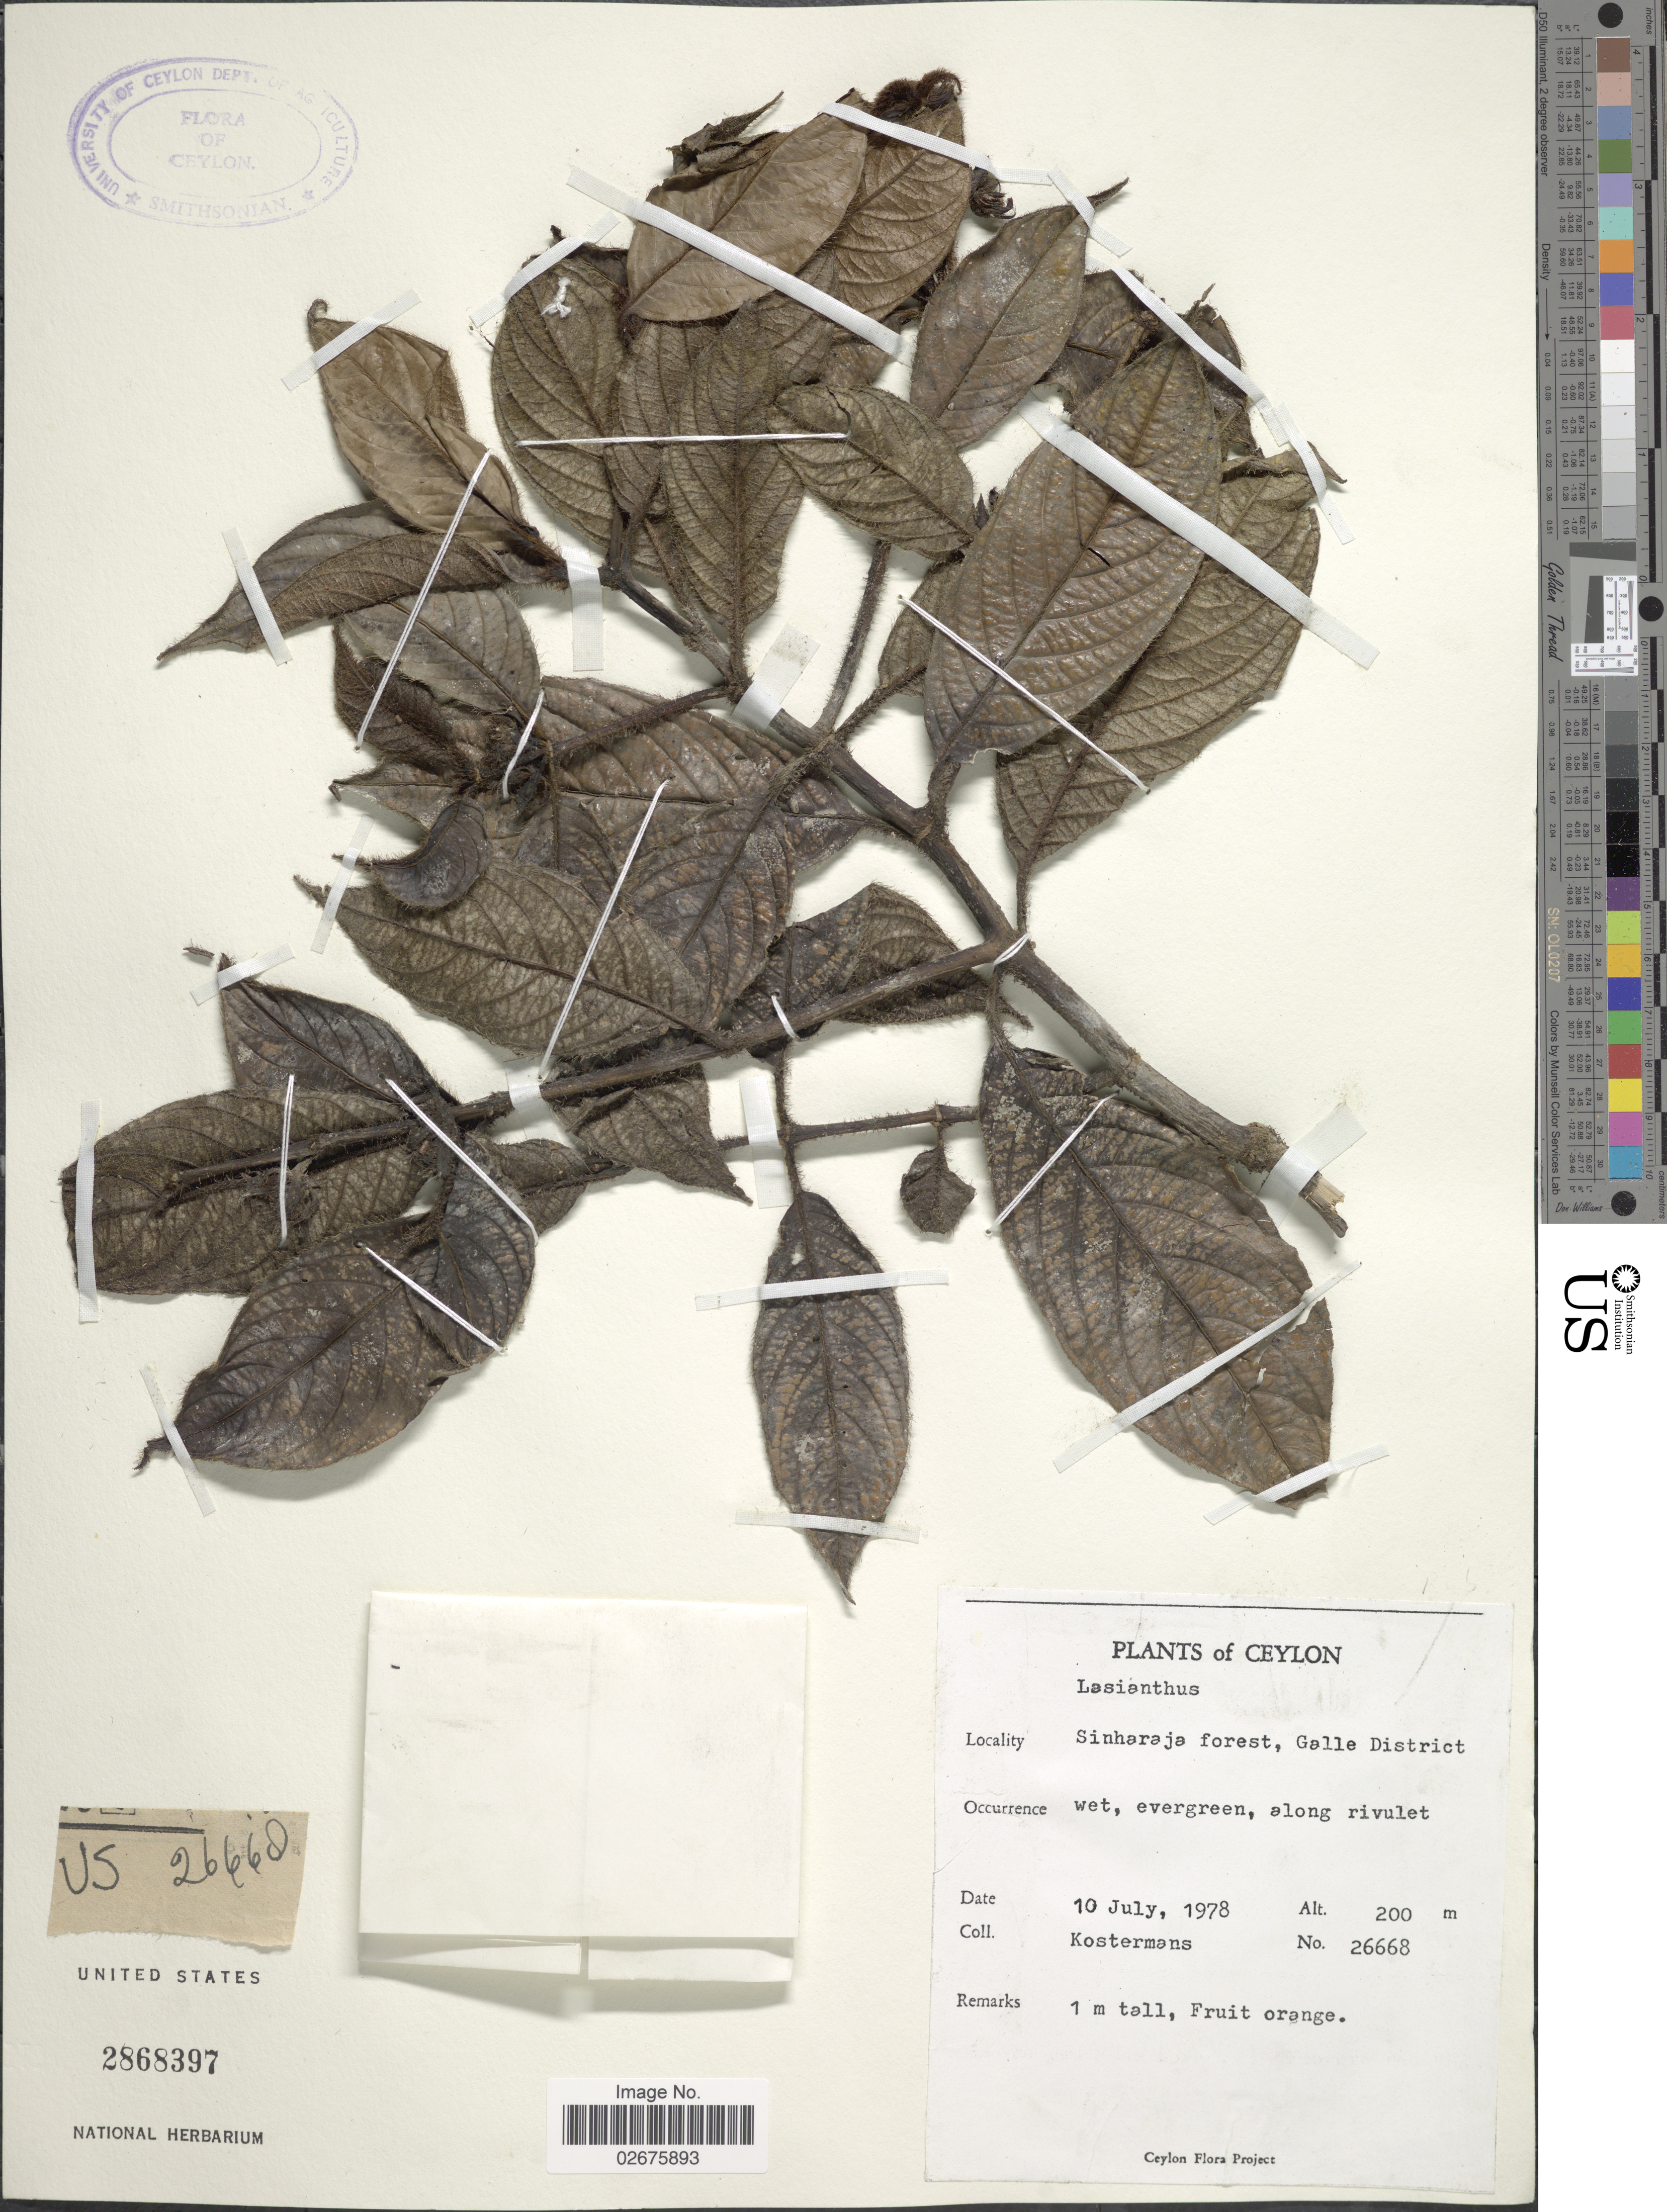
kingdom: Plantae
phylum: Tracheophyta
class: Magnoliopsida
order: Gentianales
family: Rubiaceae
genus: Lasianthus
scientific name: Lasianthus sp.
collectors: Kostermans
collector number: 26668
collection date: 1978-07-10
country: Sri Lanka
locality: Ceylon, Sinharaja forest, Galle District, wet, evergreen, along rivulet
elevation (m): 200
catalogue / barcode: US 2868397